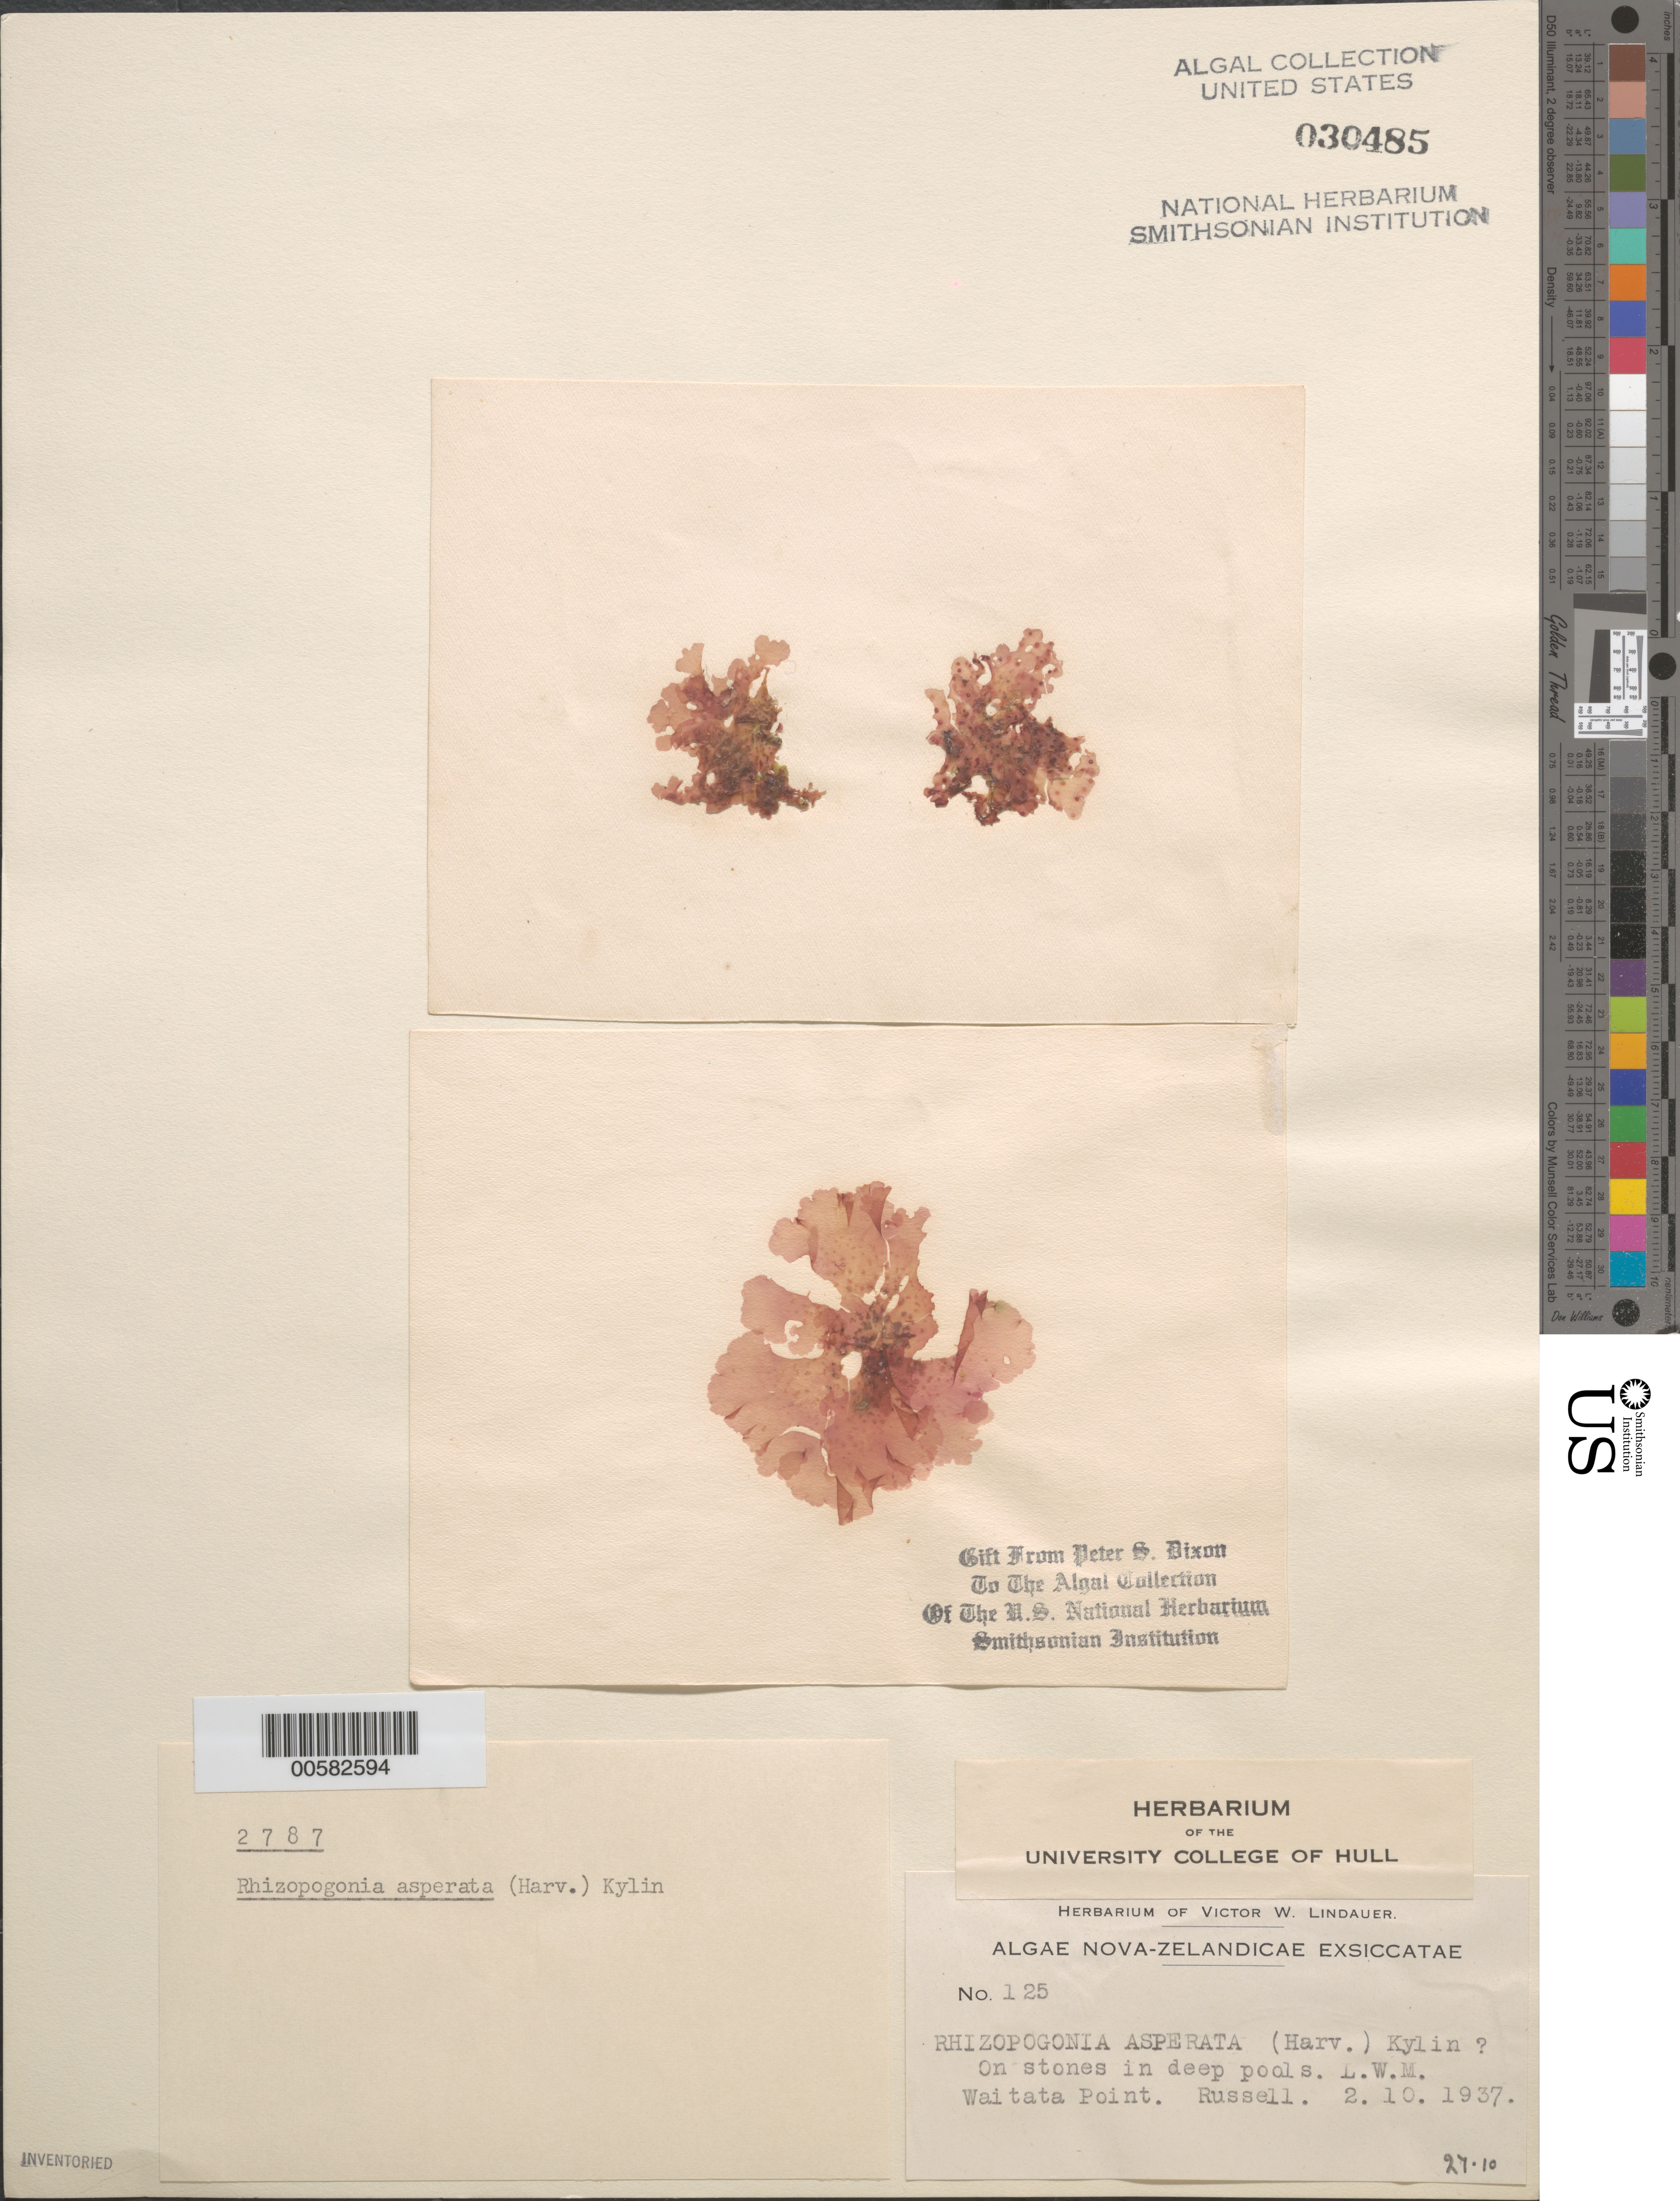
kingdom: Plantae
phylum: Rhodophyta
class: Florideophyceae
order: Gigartinales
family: Kallymeniaceae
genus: Rhizopogonia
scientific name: Rhizopogonia asperata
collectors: V. Lindauer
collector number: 125 & PSD 2787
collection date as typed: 02 Oct 1937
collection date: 1937-10-02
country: New Zealand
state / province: Northland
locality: Waitata point, russell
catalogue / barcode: US 30485